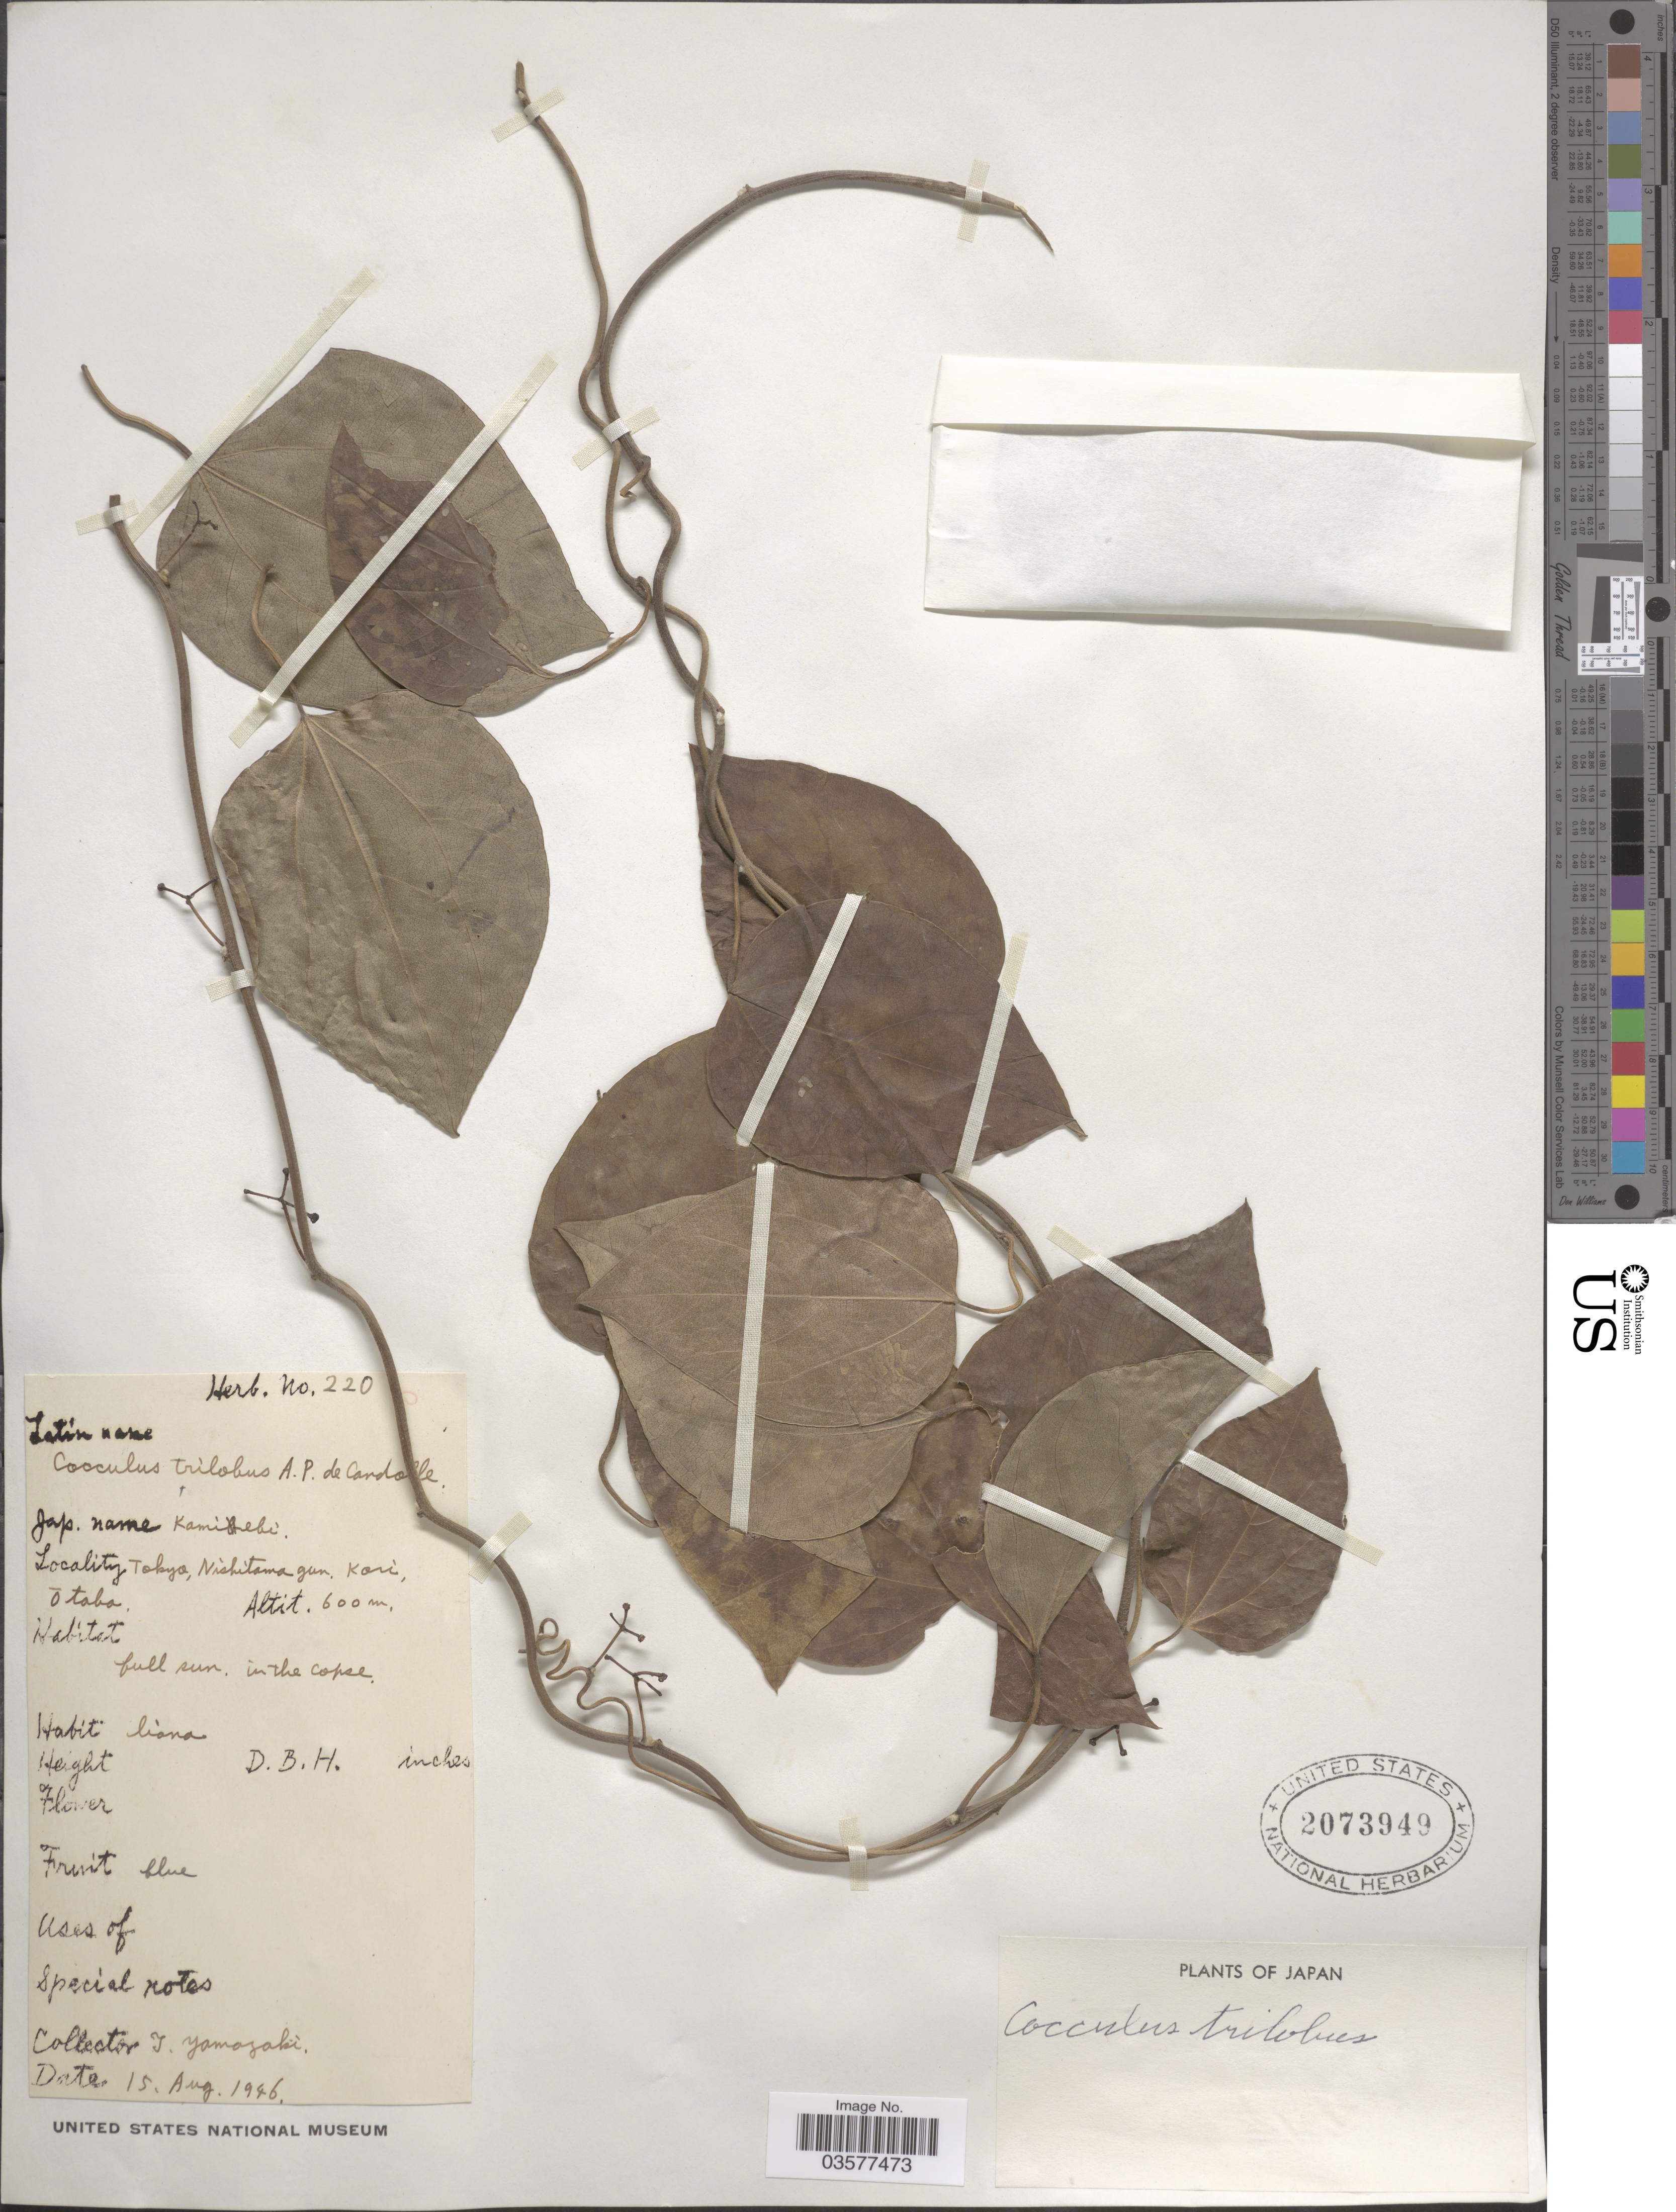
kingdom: Plantae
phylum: Tracheophyta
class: Magnoliopsida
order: Ranunculales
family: Menispermaceae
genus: Cocculus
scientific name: Cocculus orbiculatus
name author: (L.) DC.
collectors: T. Yamazaki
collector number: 220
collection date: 1946-08-15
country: Japan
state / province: Tokyo, Federal City of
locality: Tokyo, Nishitama gun, Kari, Ōtaba.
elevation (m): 600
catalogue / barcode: US 2073949